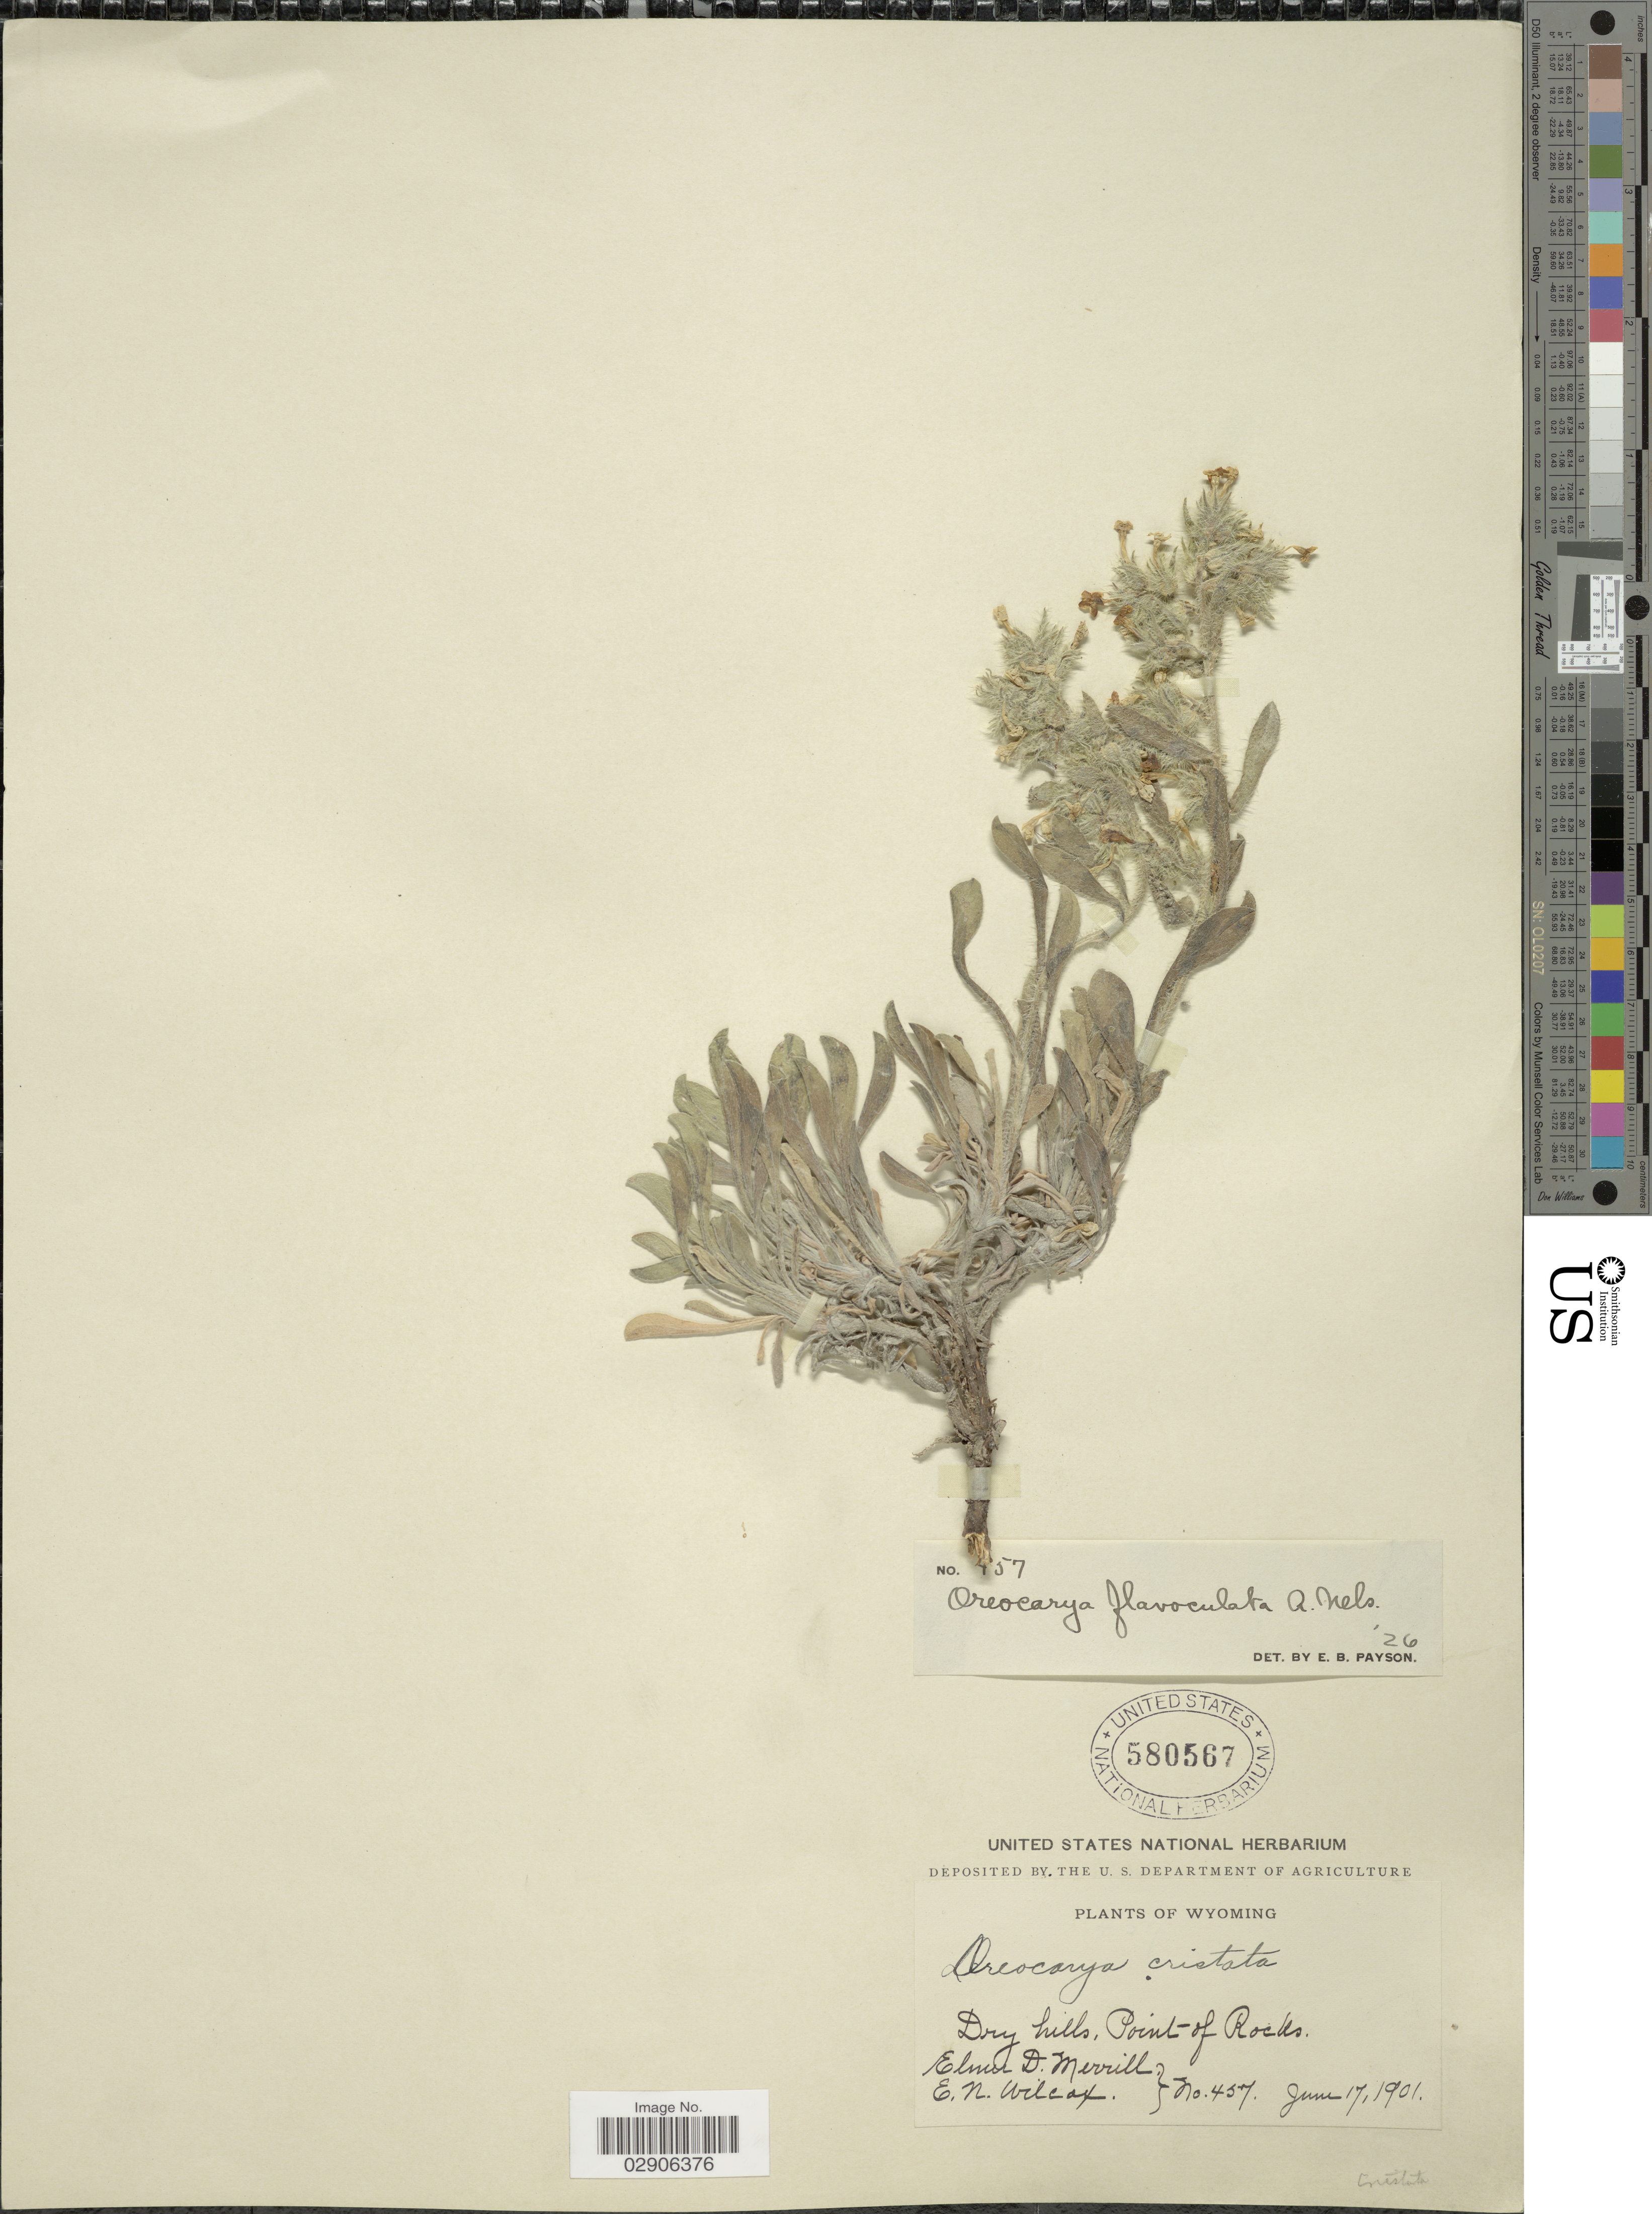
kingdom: Plantae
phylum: Tracheophyta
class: Magnoliopsida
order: Boraginales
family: Boraginaceae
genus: Cryptantha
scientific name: Cryptantha flavoculata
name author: (A. Nelson) Payson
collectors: E. D. Merrill & E. Wilcox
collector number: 457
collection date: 1901-06-17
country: United States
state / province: Wyoming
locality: Dry hills, Point of Rocks.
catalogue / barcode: US 580567